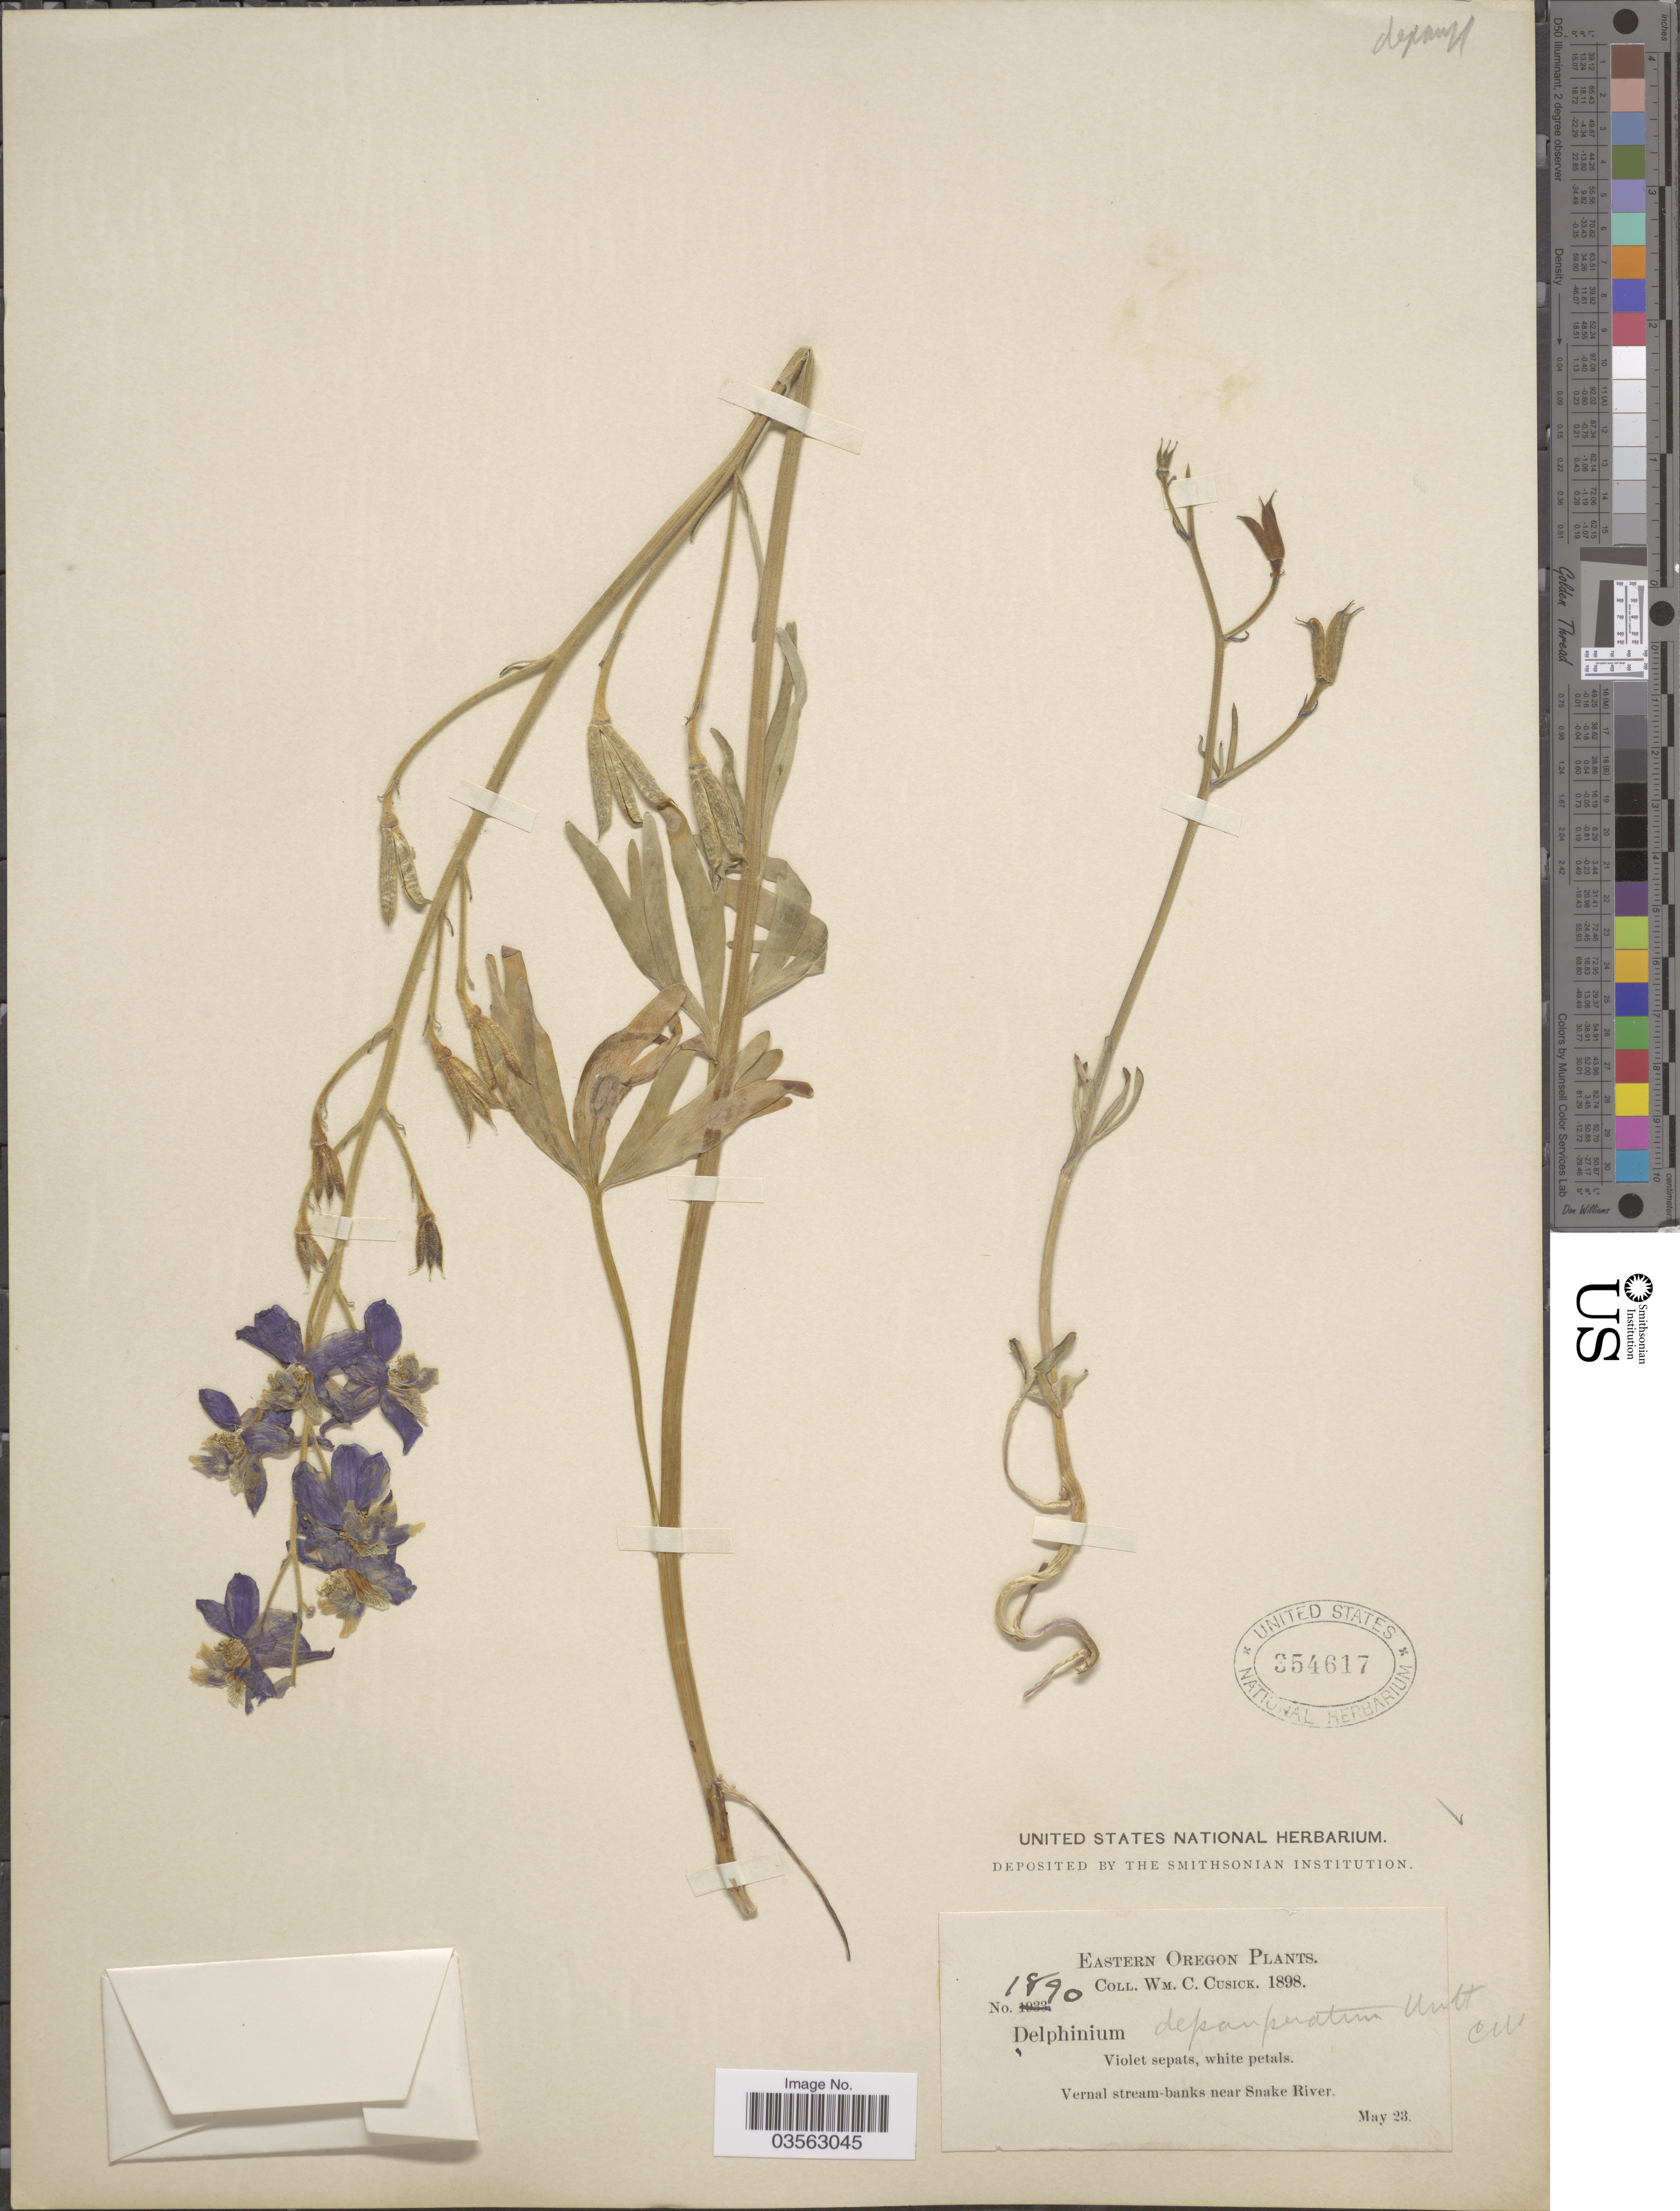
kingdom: Plantae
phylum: Tracheophyta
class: Magnoliopsida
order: Ranunculales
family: Ranunculaceae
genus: Delphinium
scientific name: Delphinium depauperatum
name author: Nutt.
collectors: W. C. Cusick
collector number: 1890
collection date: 1898-05-23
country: United States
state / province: Oregon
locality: Eastern Oregon. Vernal stream-banks near Snake River.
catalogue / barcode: US 354617